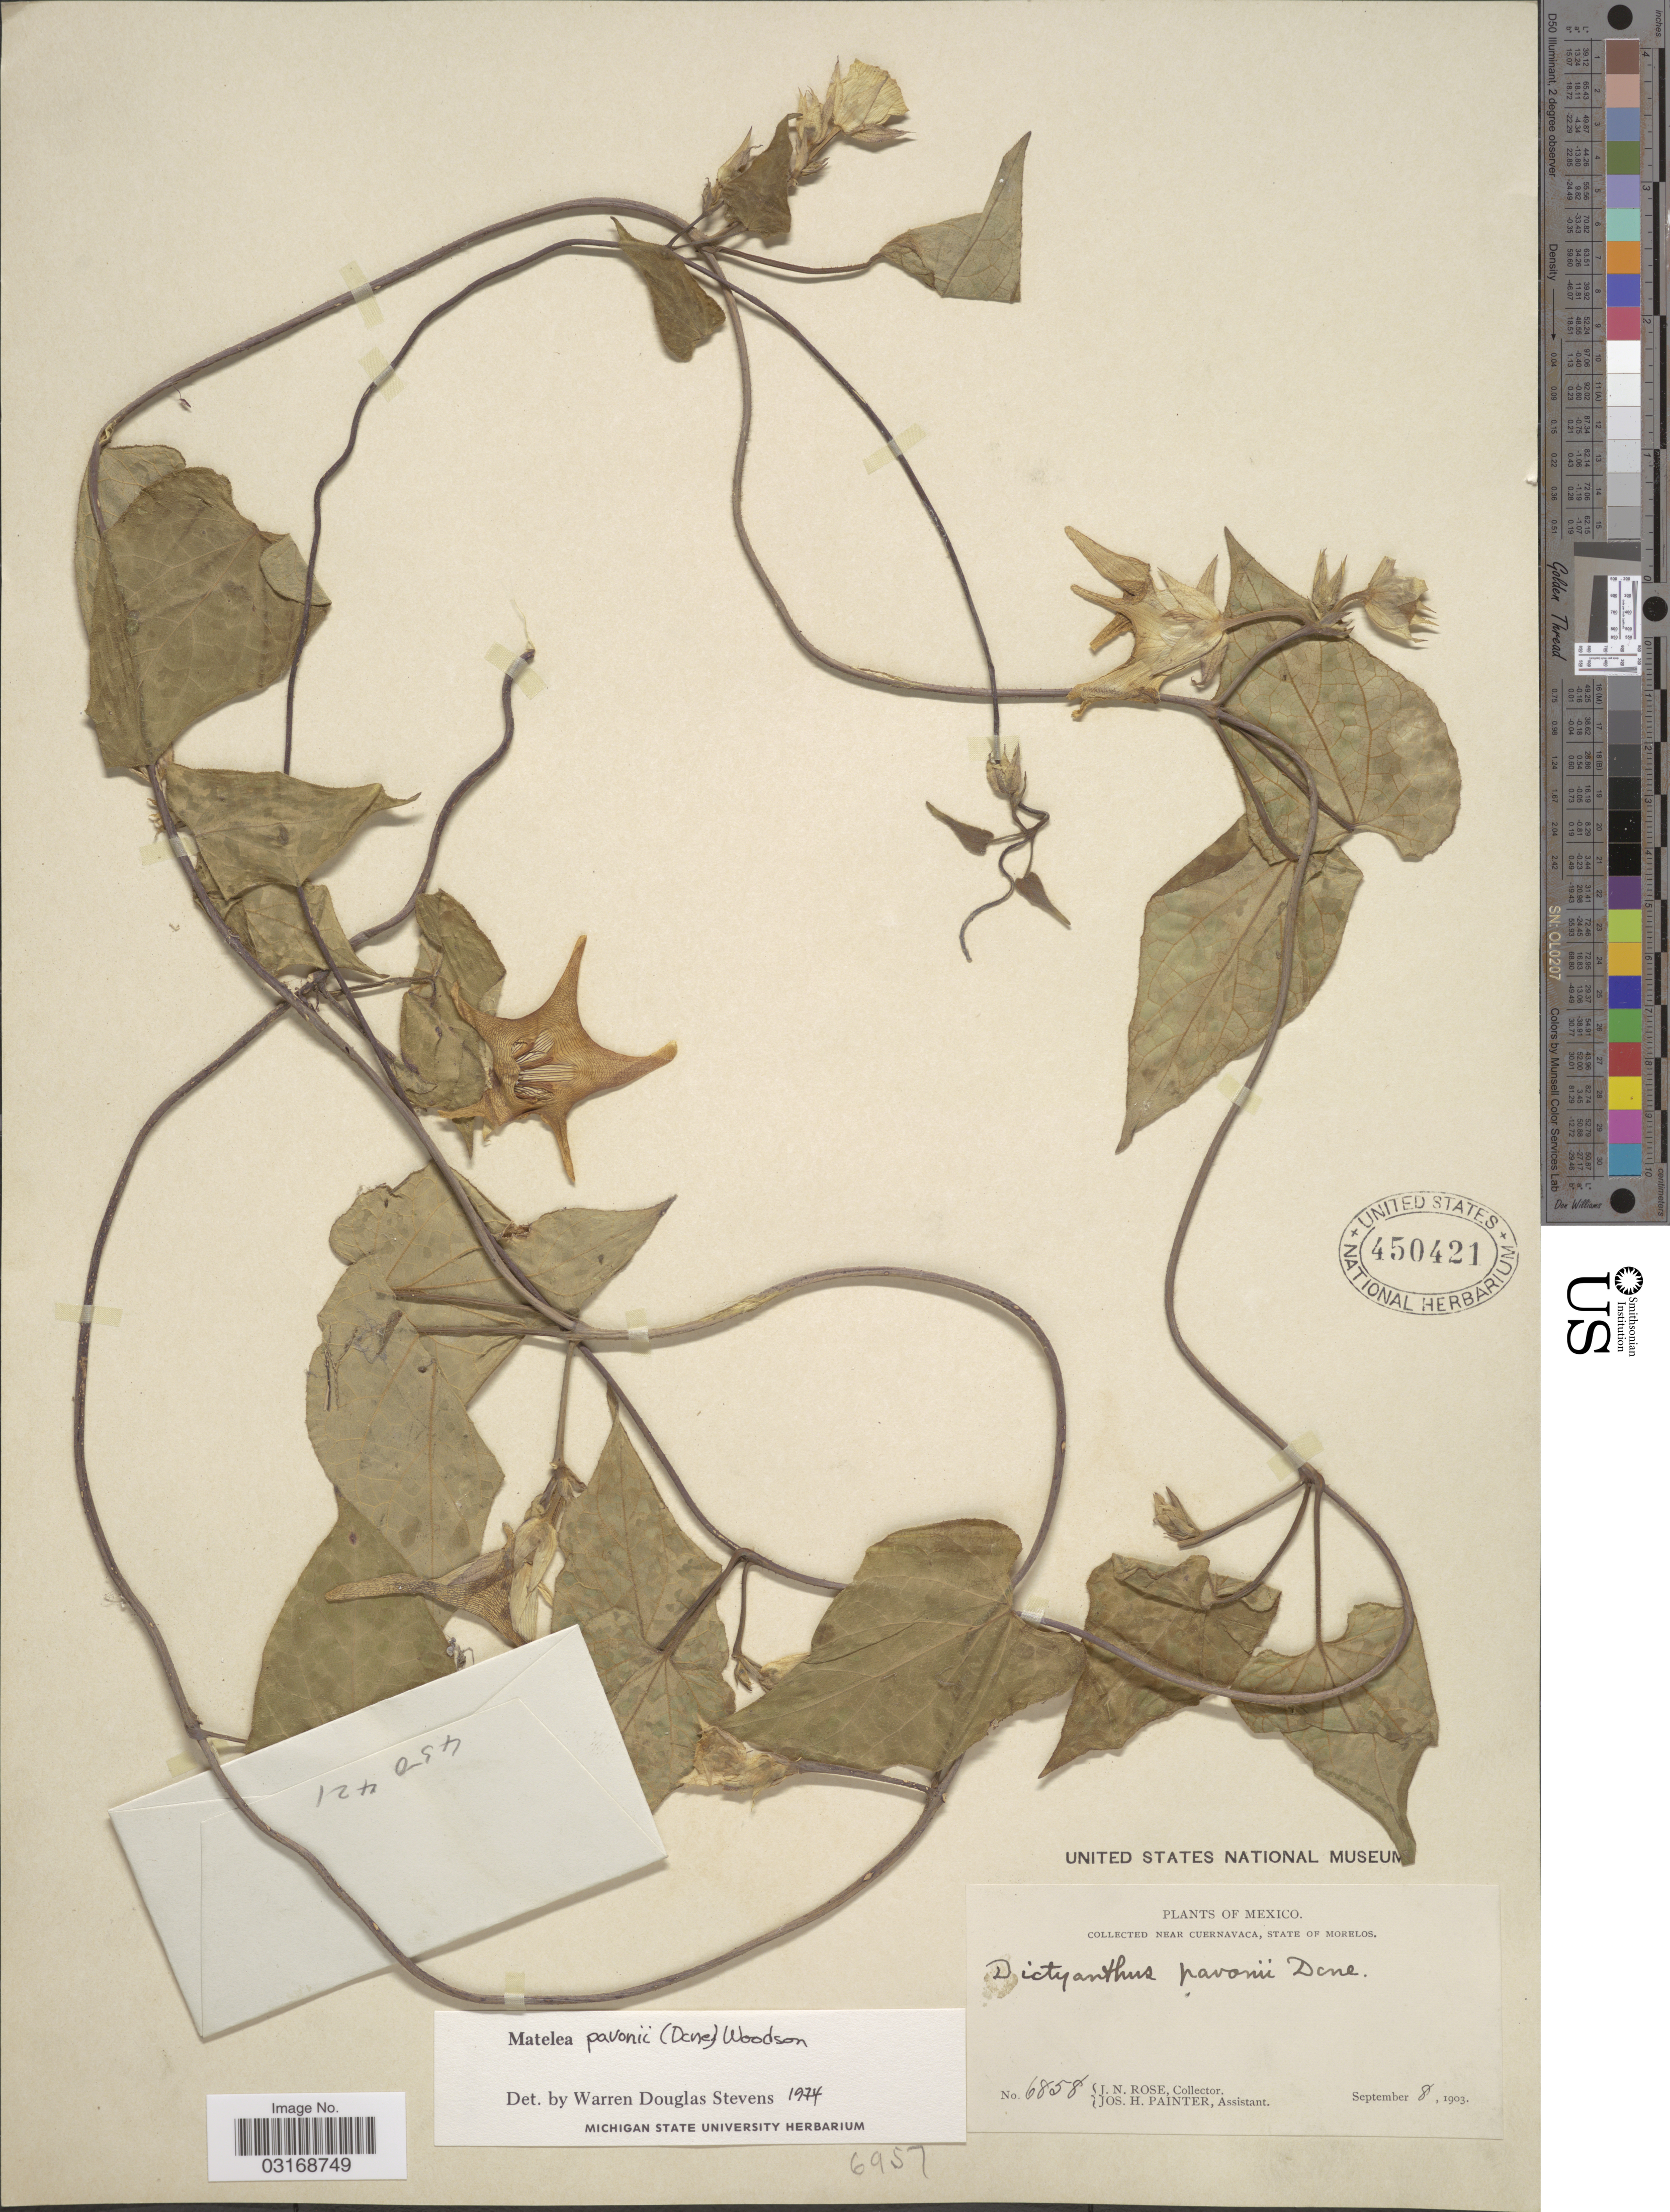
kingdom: Plantae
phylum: Tracheophyta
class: Magnoliopsida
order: Gentianales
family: Apocynaceae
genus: Matelea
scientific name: Matelea pavonii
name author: (Decne.) Woodson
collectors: J. N. Rose & J. H. Painter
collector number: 6858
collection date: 1903-09-08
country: Mexico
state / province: Morelos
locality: Near Cuernavaca, State of Morelos.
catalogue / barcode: US 450421